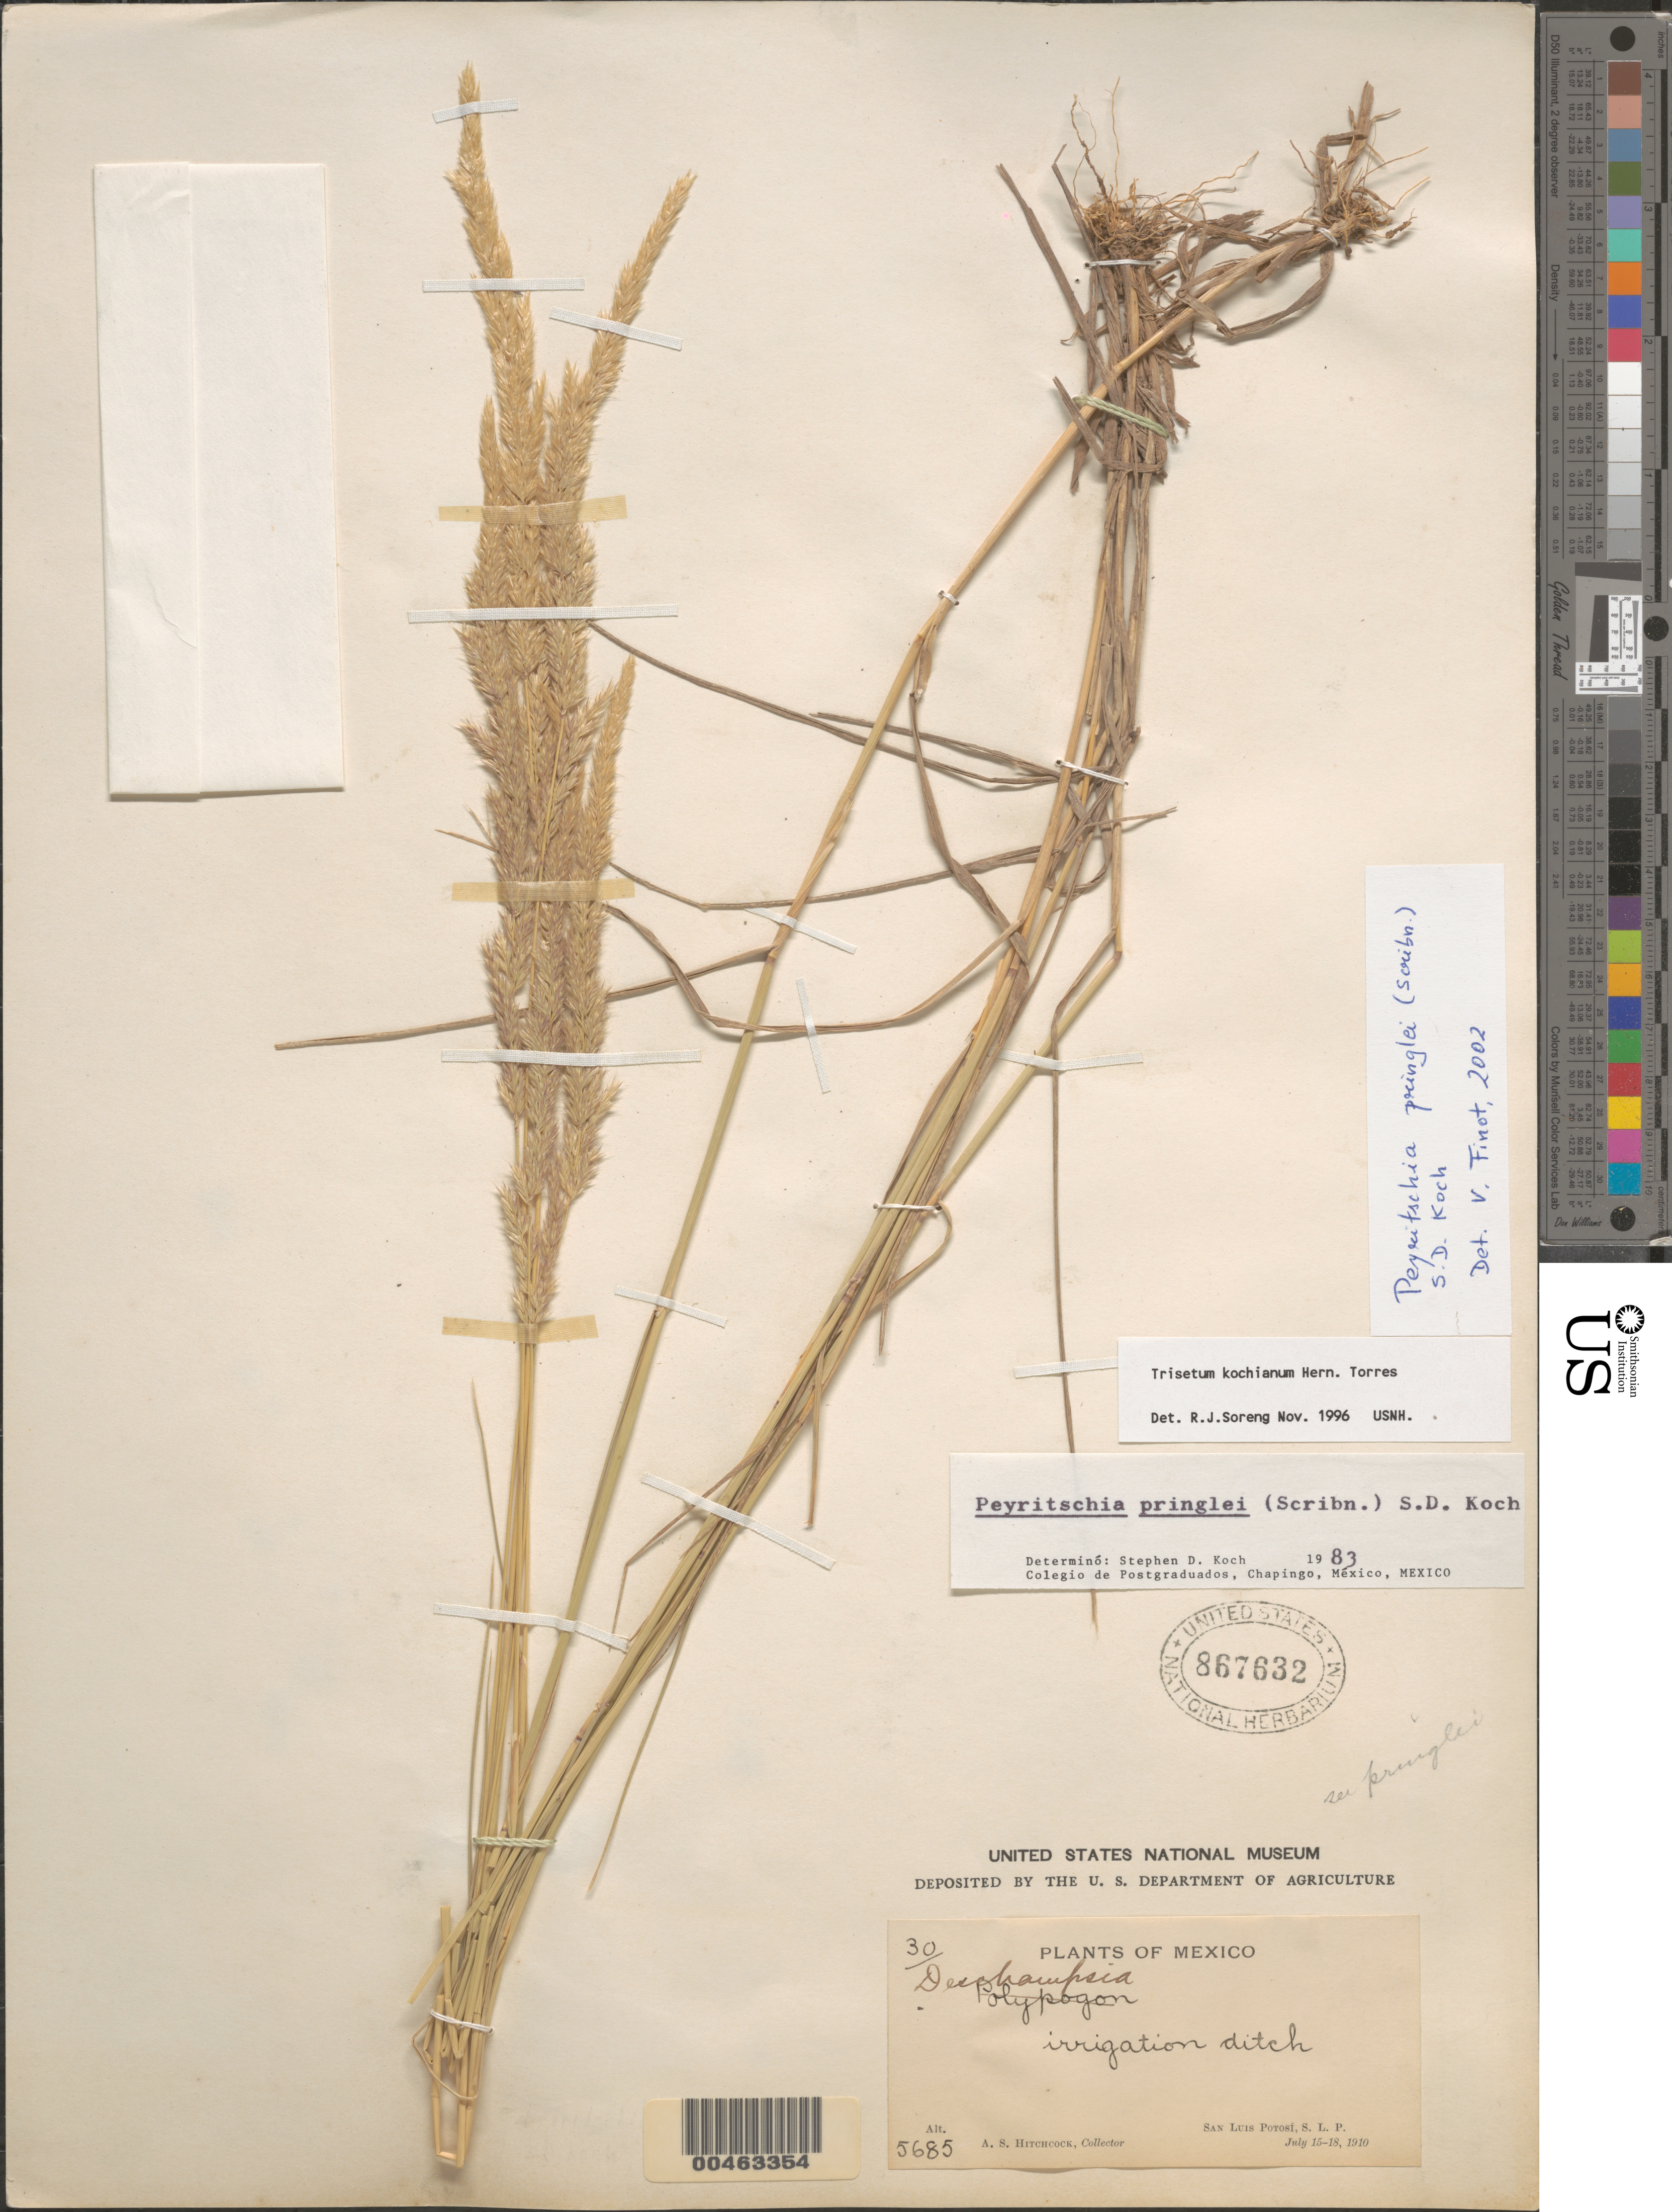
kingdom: Plantae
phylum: Tracheophyta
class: Liliopsida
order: Poales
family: Poaceae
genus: Peyritschia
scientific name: Peyritschia pringlei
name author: (Scribn.) S.D. Koch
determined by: Finot, V. L.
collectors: A. S. Hitchcock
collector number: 5685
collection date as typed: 15 Jul 1910 to 18 Jul 1910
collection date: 1910-07-15/1910-07-18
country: Mexico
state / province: San Luis Potosi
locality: San Luis Potosi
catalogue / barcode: US 867632